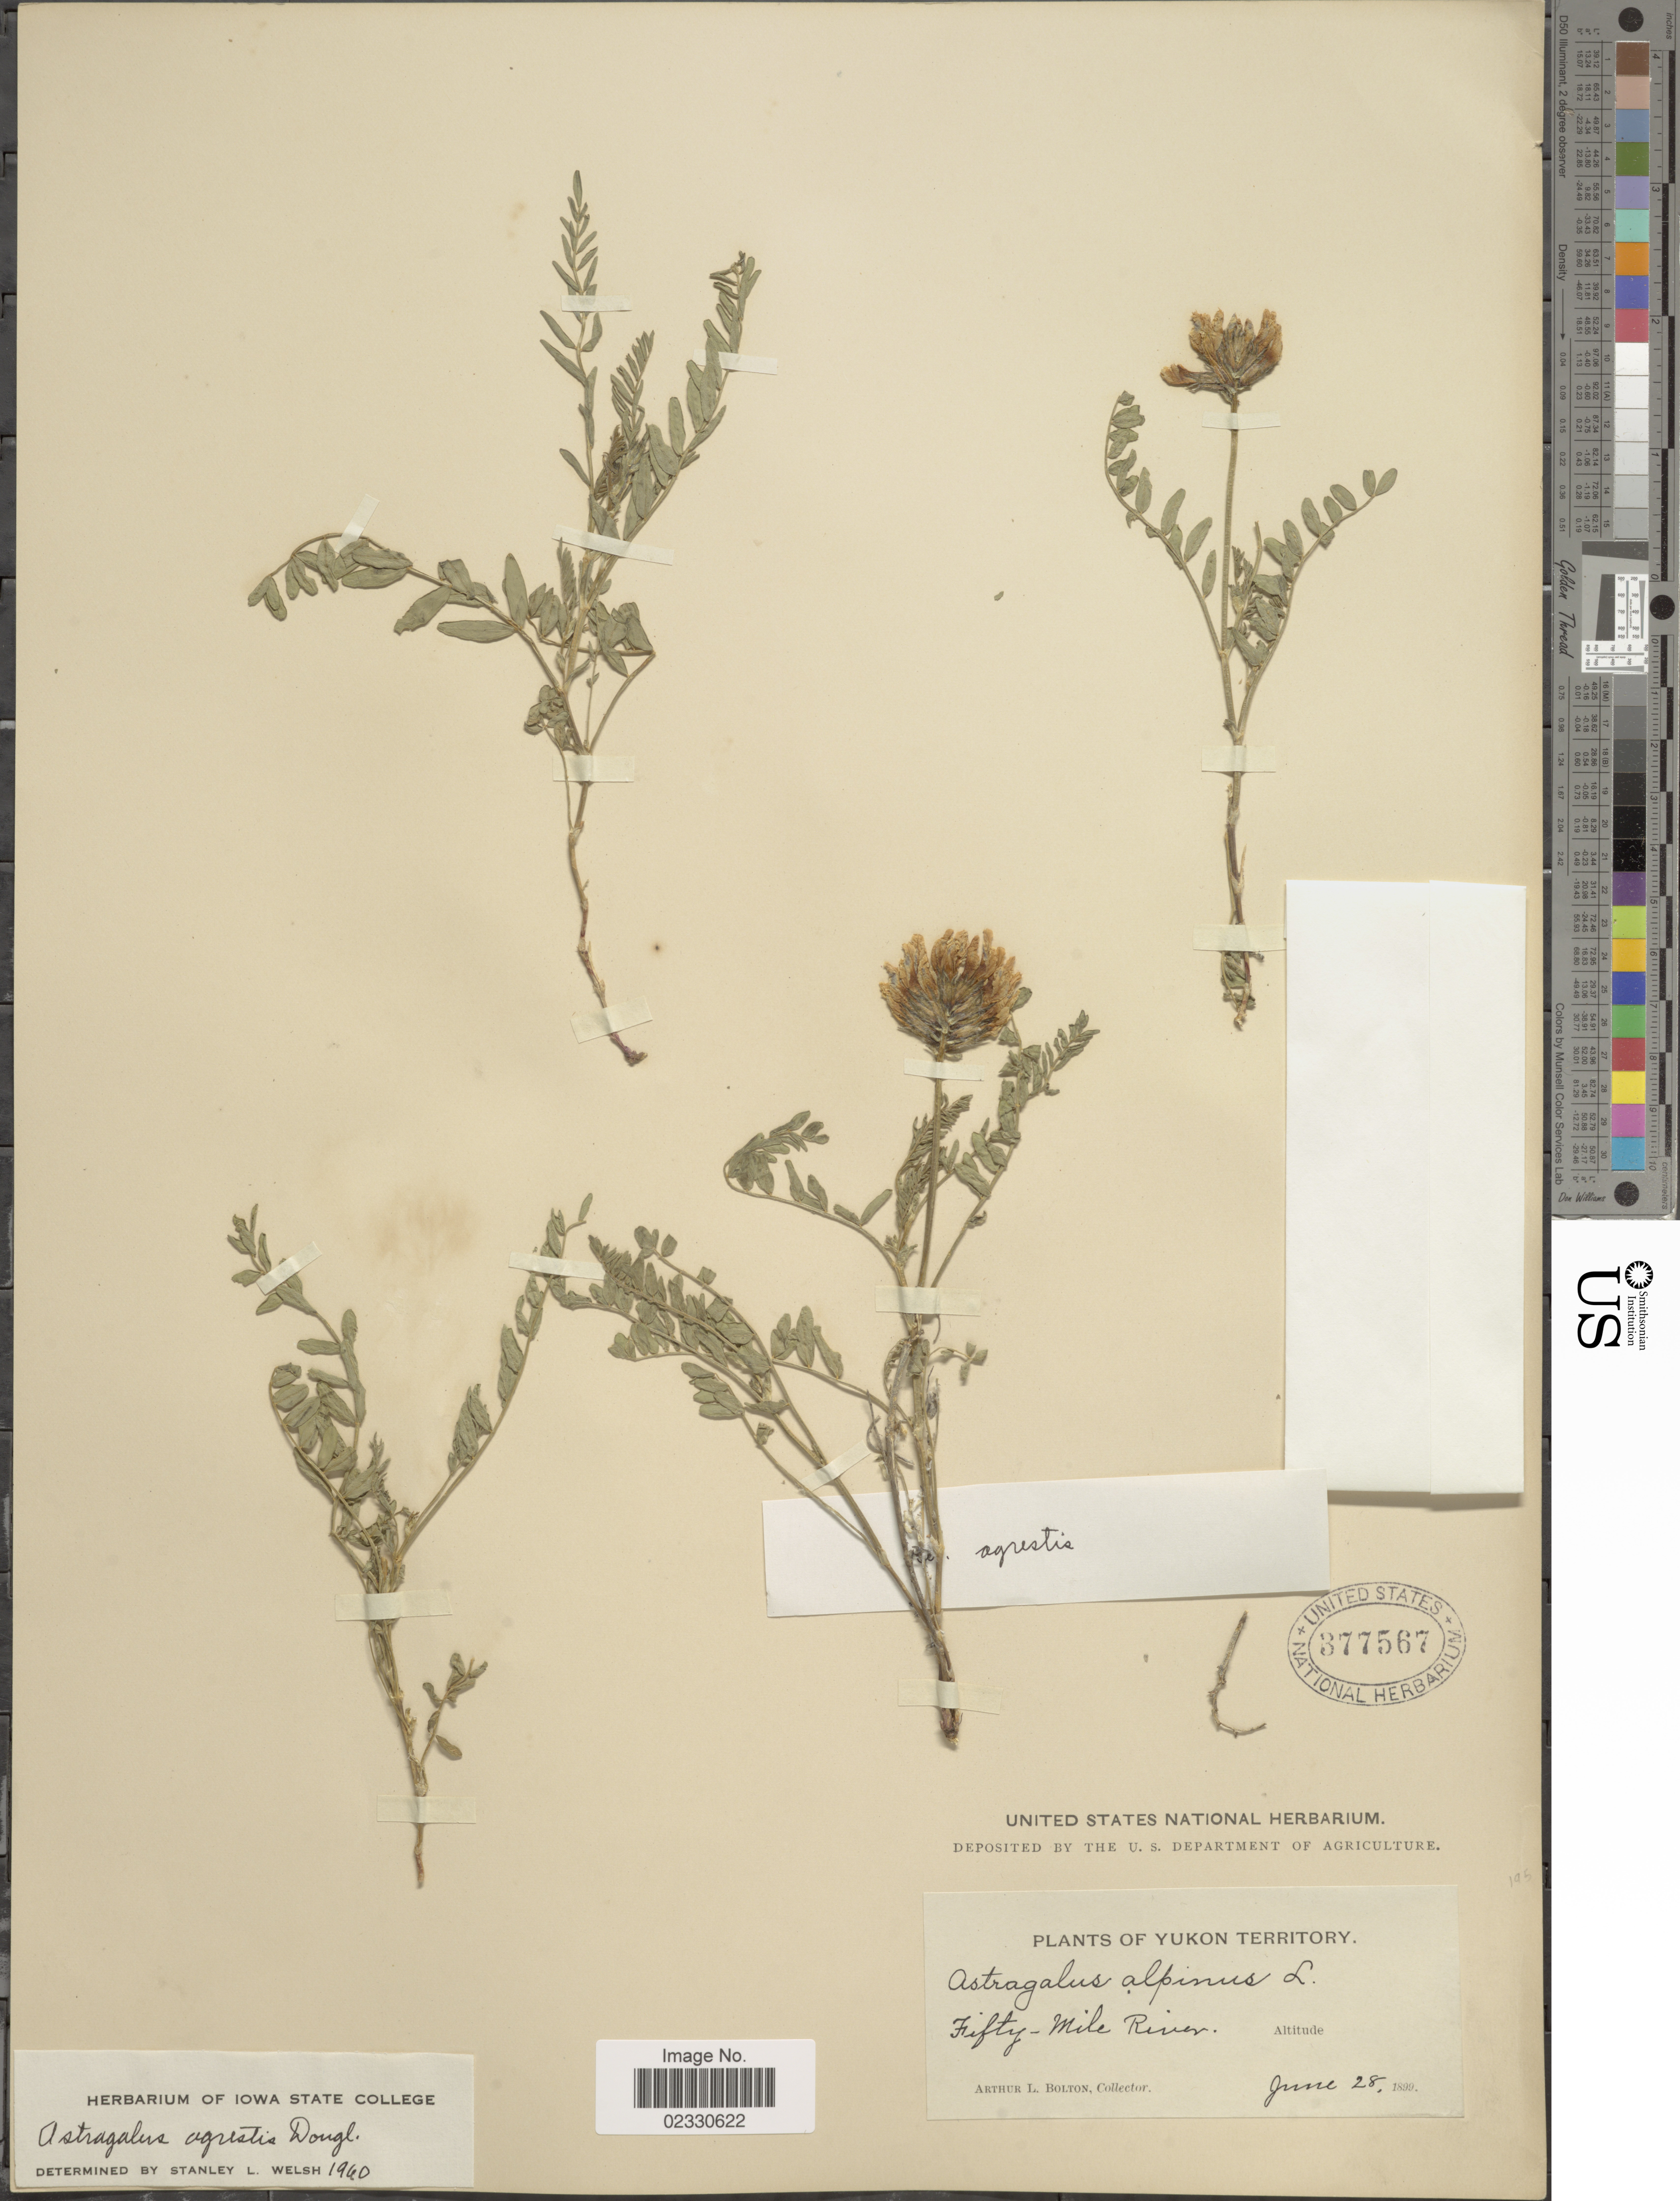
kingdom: Plantae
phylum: Tracheophyta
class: Magnoliopsida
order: Fabales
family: Fabaceae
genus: Astragalus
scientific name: Astragalus dasyglottis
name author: DC.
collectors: A. Bolton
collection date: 1899-06-28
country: Canada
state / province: Yukon Territory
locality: Fifty- Mile River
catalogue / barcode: US 377567